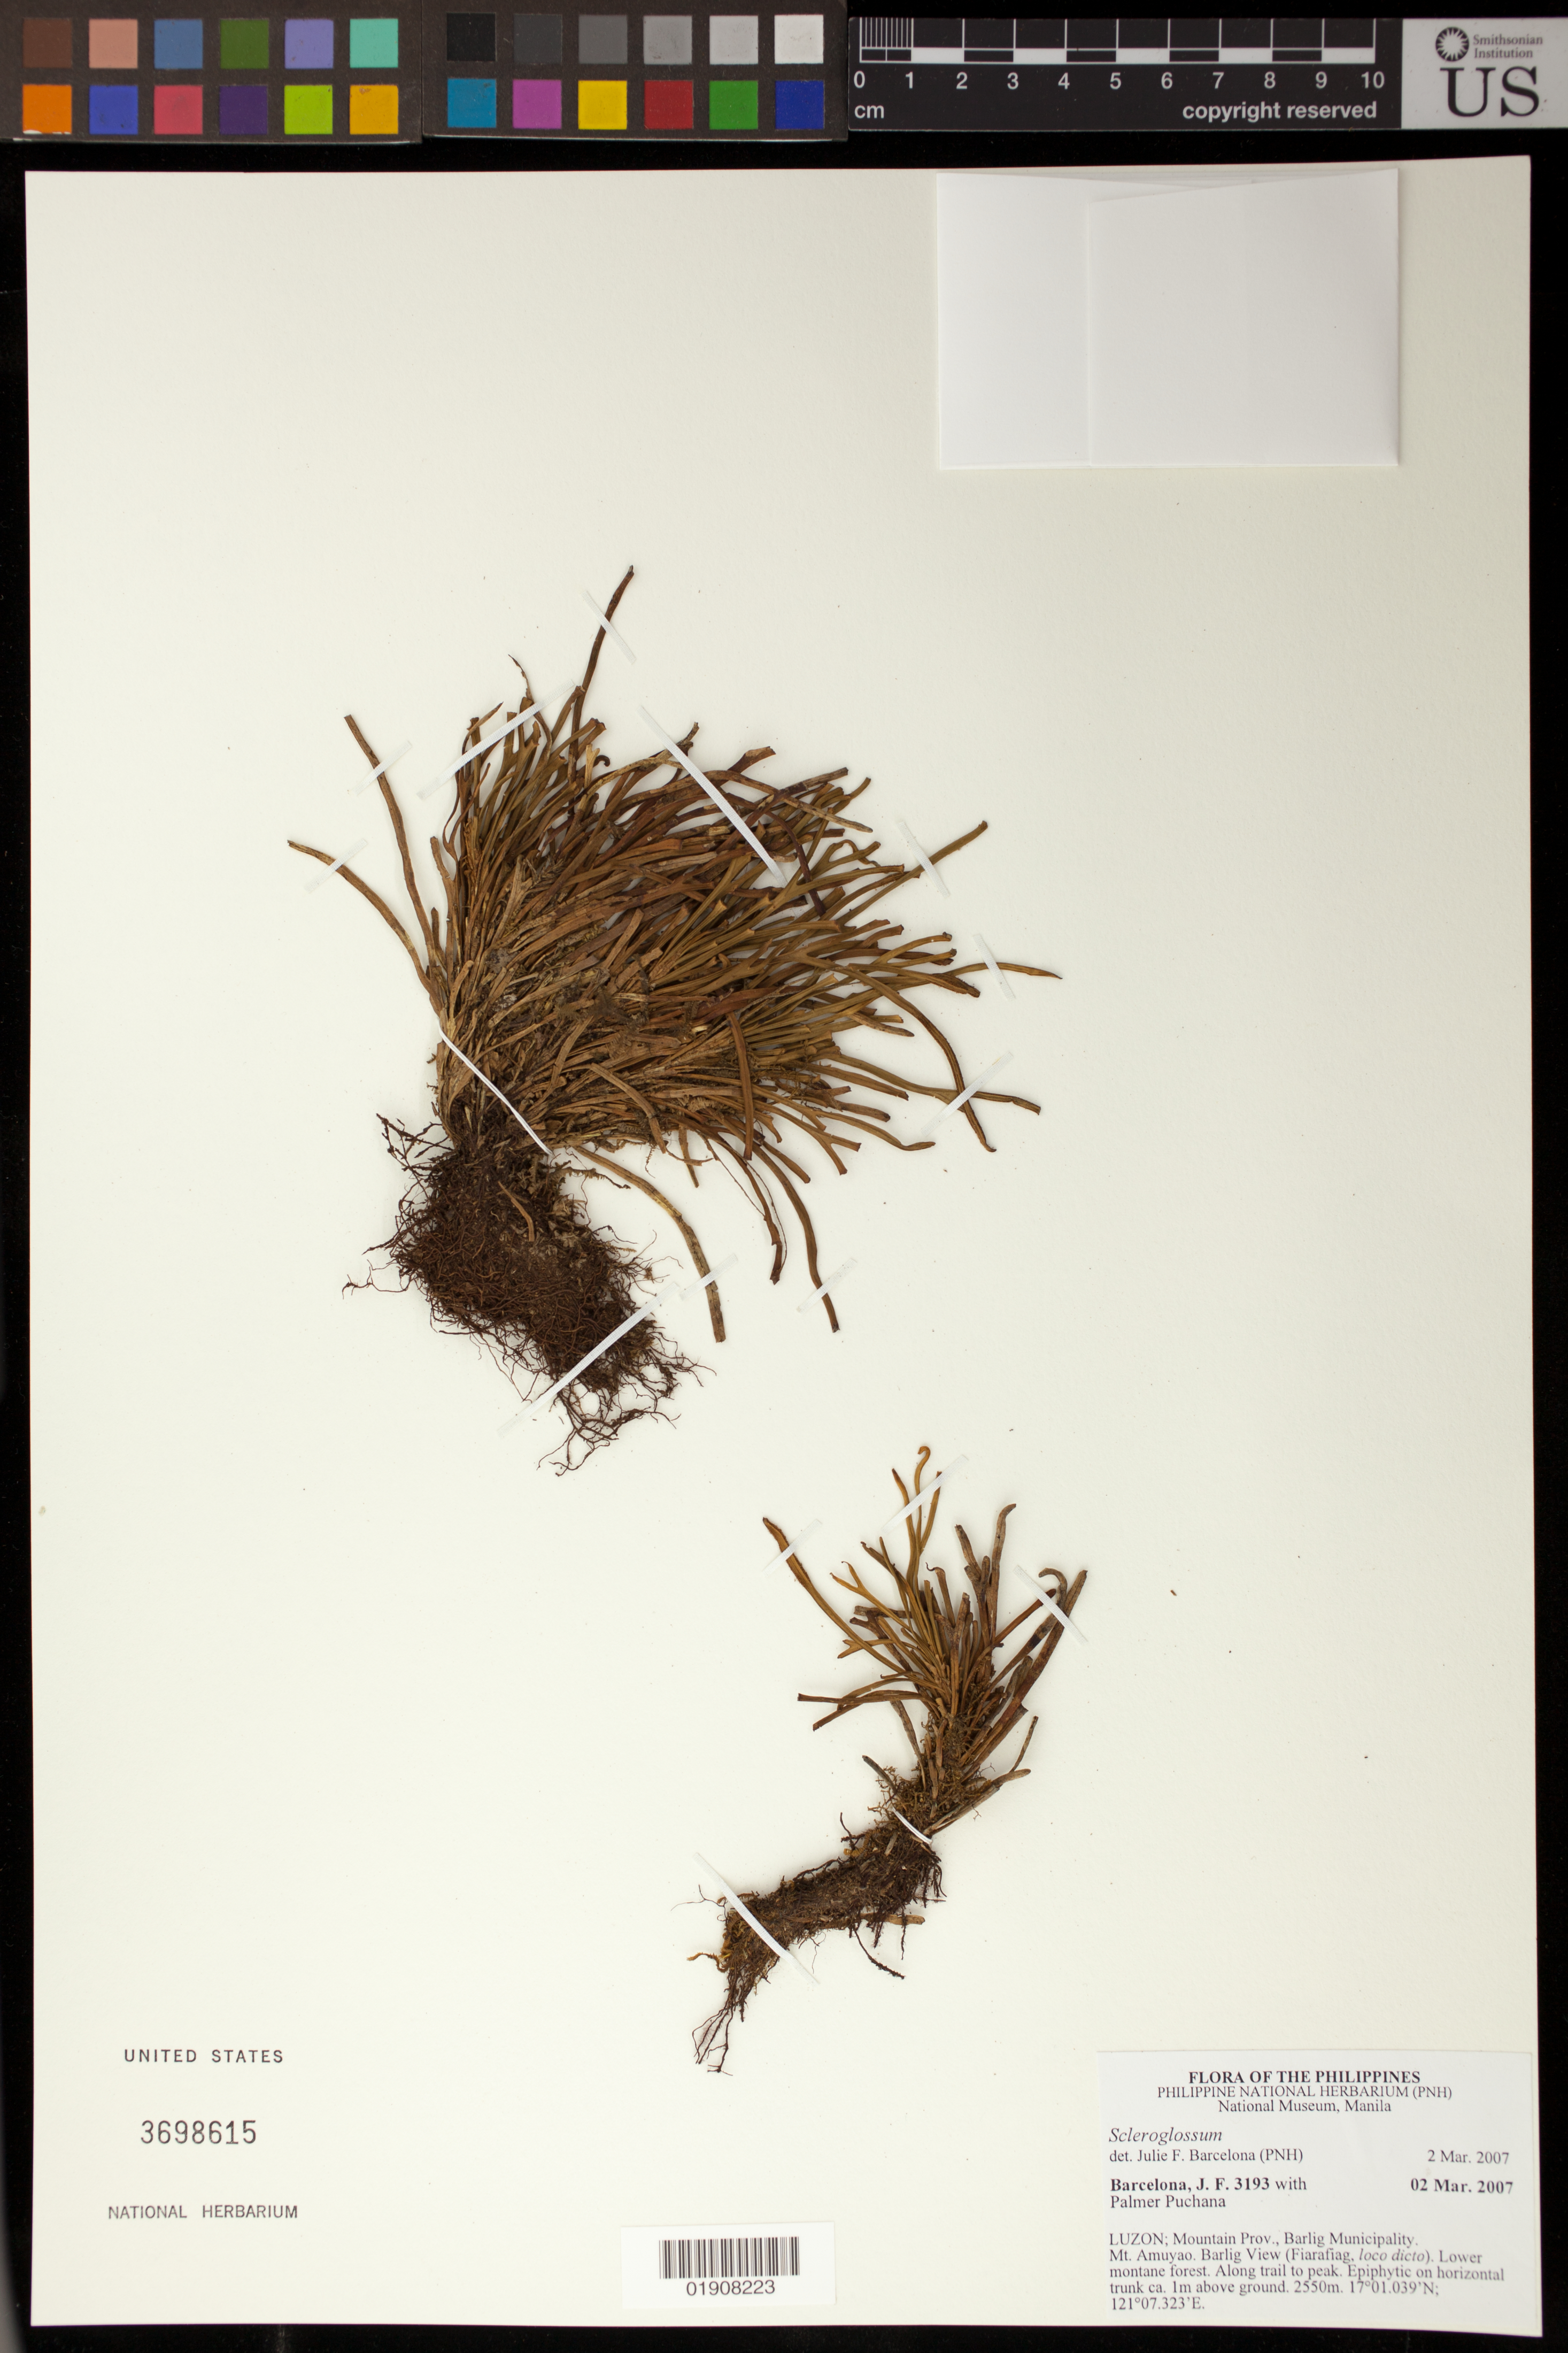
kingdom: Plantae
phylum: Tracheophyta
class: Polypodiopsida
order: Polypodiales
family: Polypodiaceae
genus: Scleroglossum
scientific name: Scleroglossum sp.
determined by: Barcelona, J. F.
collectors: J. F. Barcelona & P. Puchana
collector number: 3193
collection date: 2007-03-02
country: Philippines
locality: Luzon: Mountain Prov., Barlig Municipality Mt. Amuyo, Barlig view(Fiarafiag Loco dicto), lower montane forest, along trail to peak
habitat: Lower montane forest.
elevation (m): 2550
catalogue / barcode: US 3698615